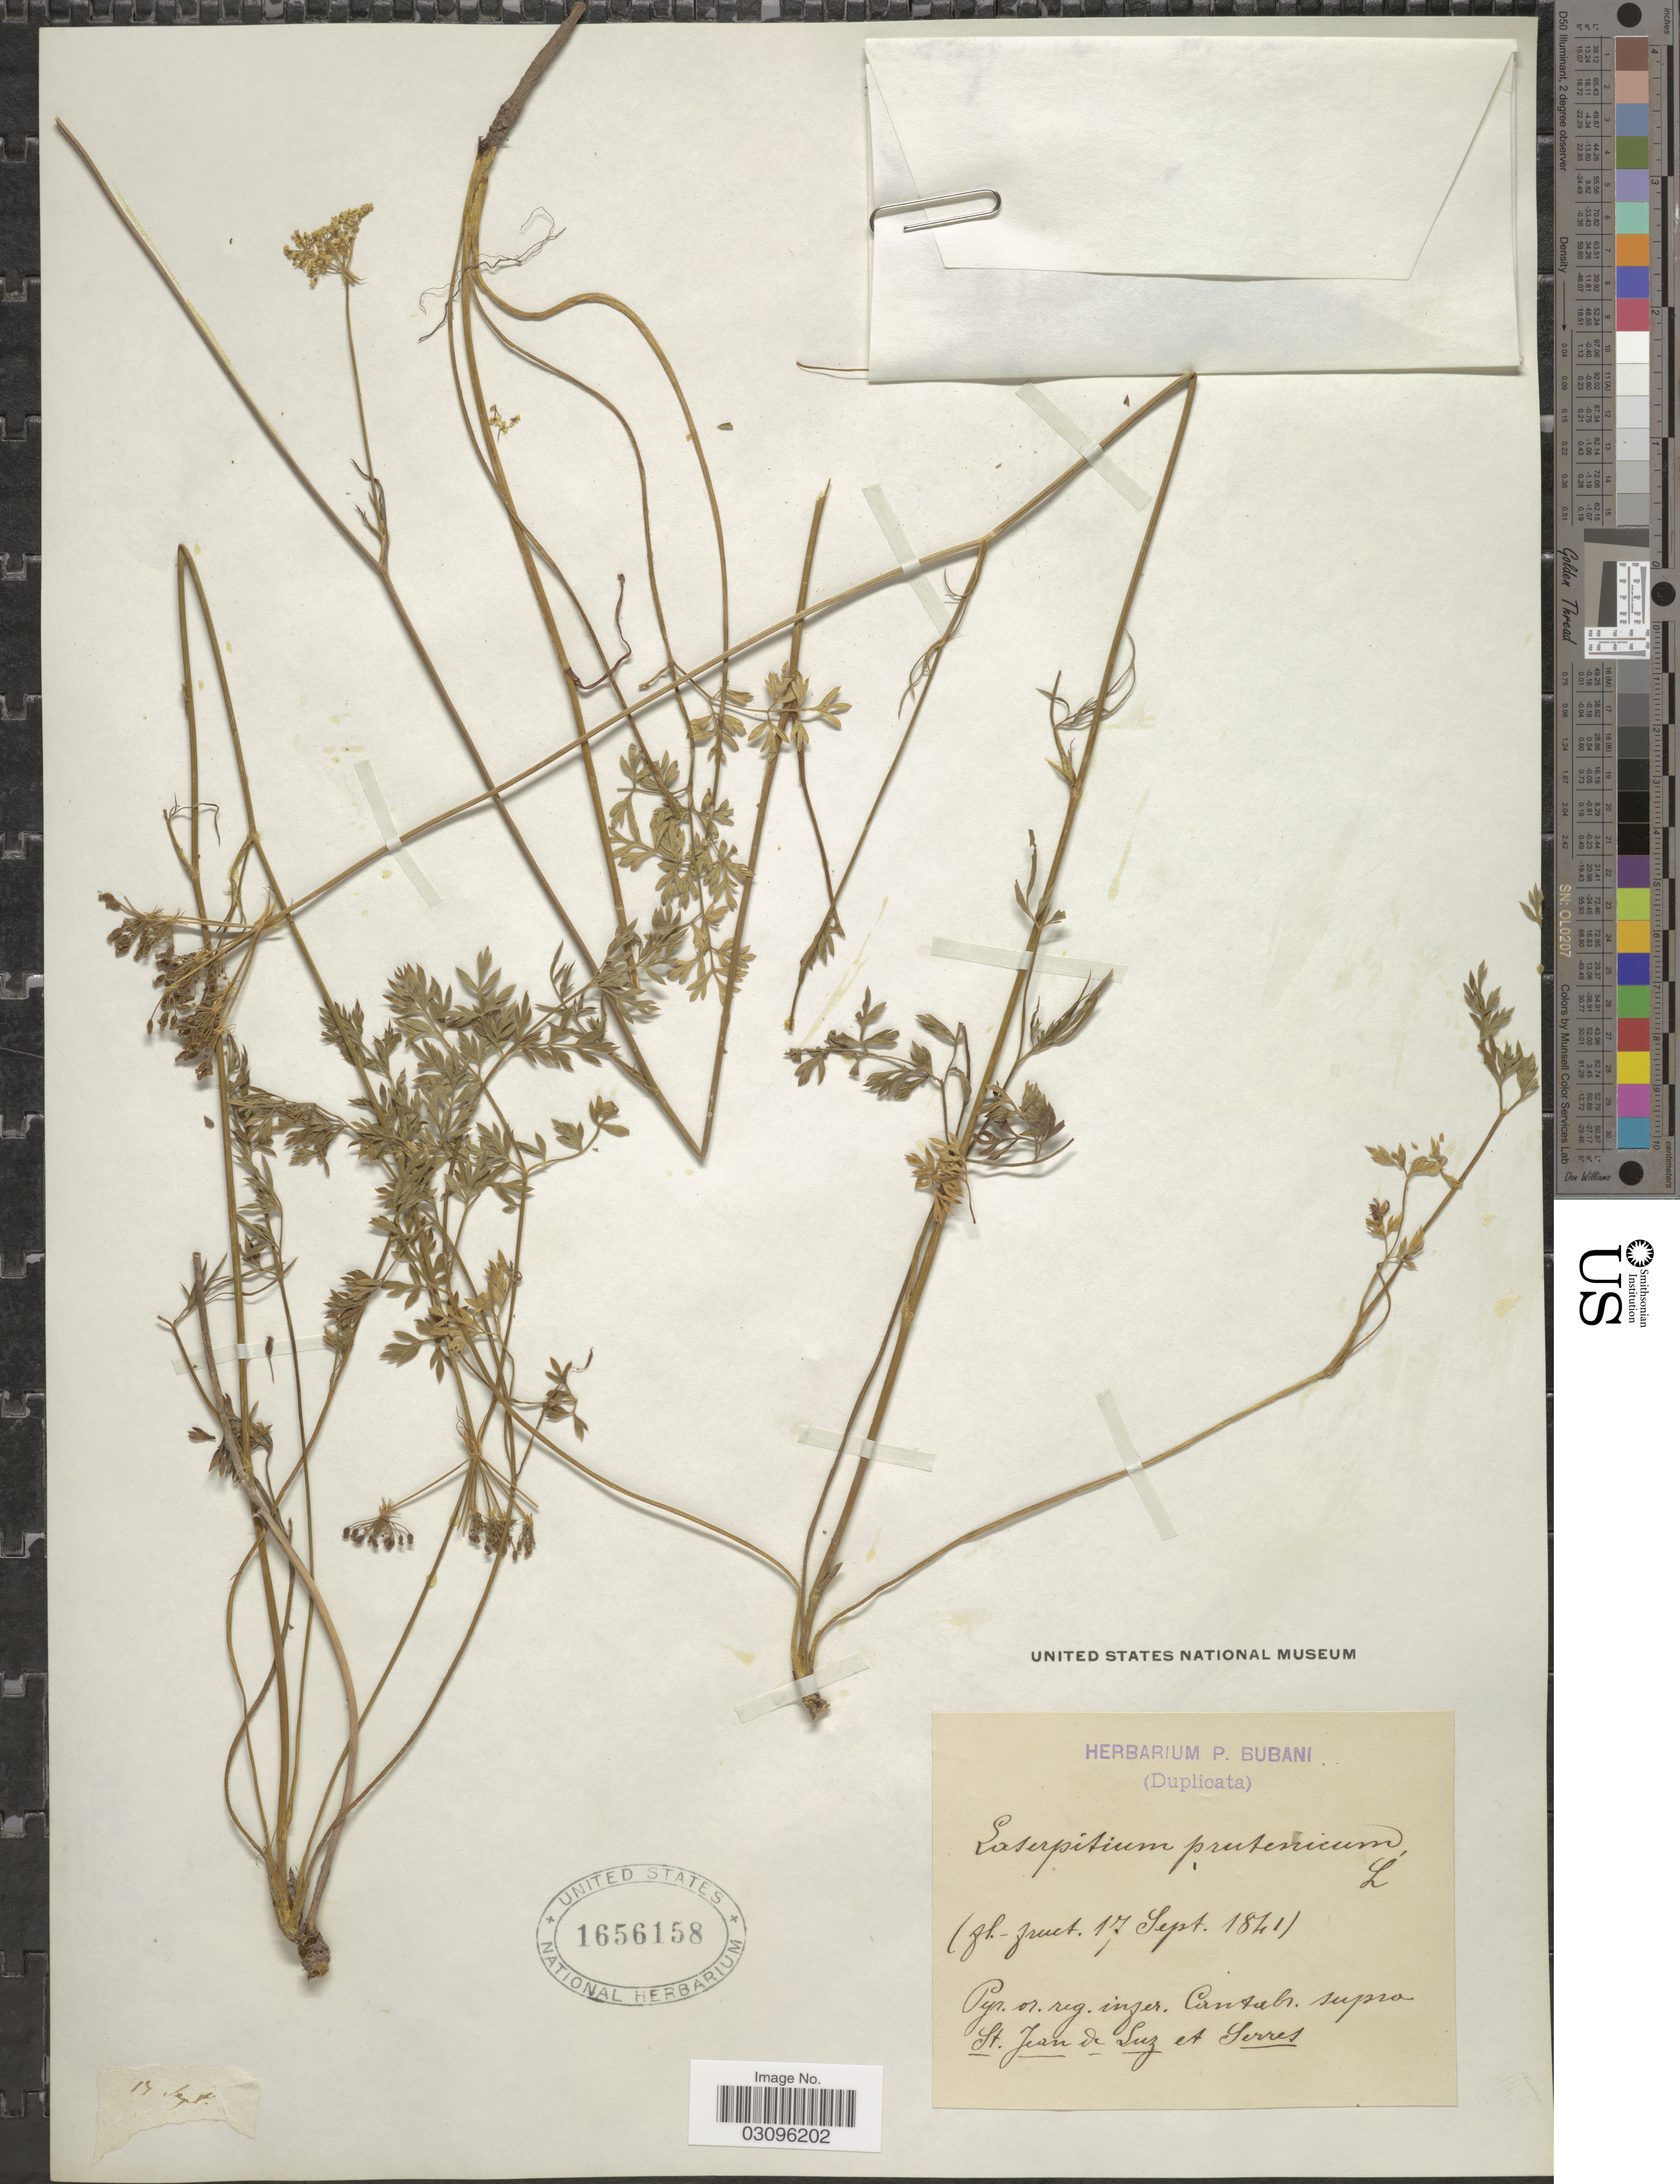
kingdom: Plantae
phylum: Tracheophyta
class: Magnoliopsida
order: Apiales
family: Apiaceae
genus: Laserpitium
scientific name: Laserpitium prutenicum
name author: L.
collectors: ex herb. P. Bubani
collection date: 1841-09-17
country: France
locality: Pyr. or. reg. infer. Cantabr. supra St. Jean de Luz et Serres.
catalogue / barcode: US 1656158